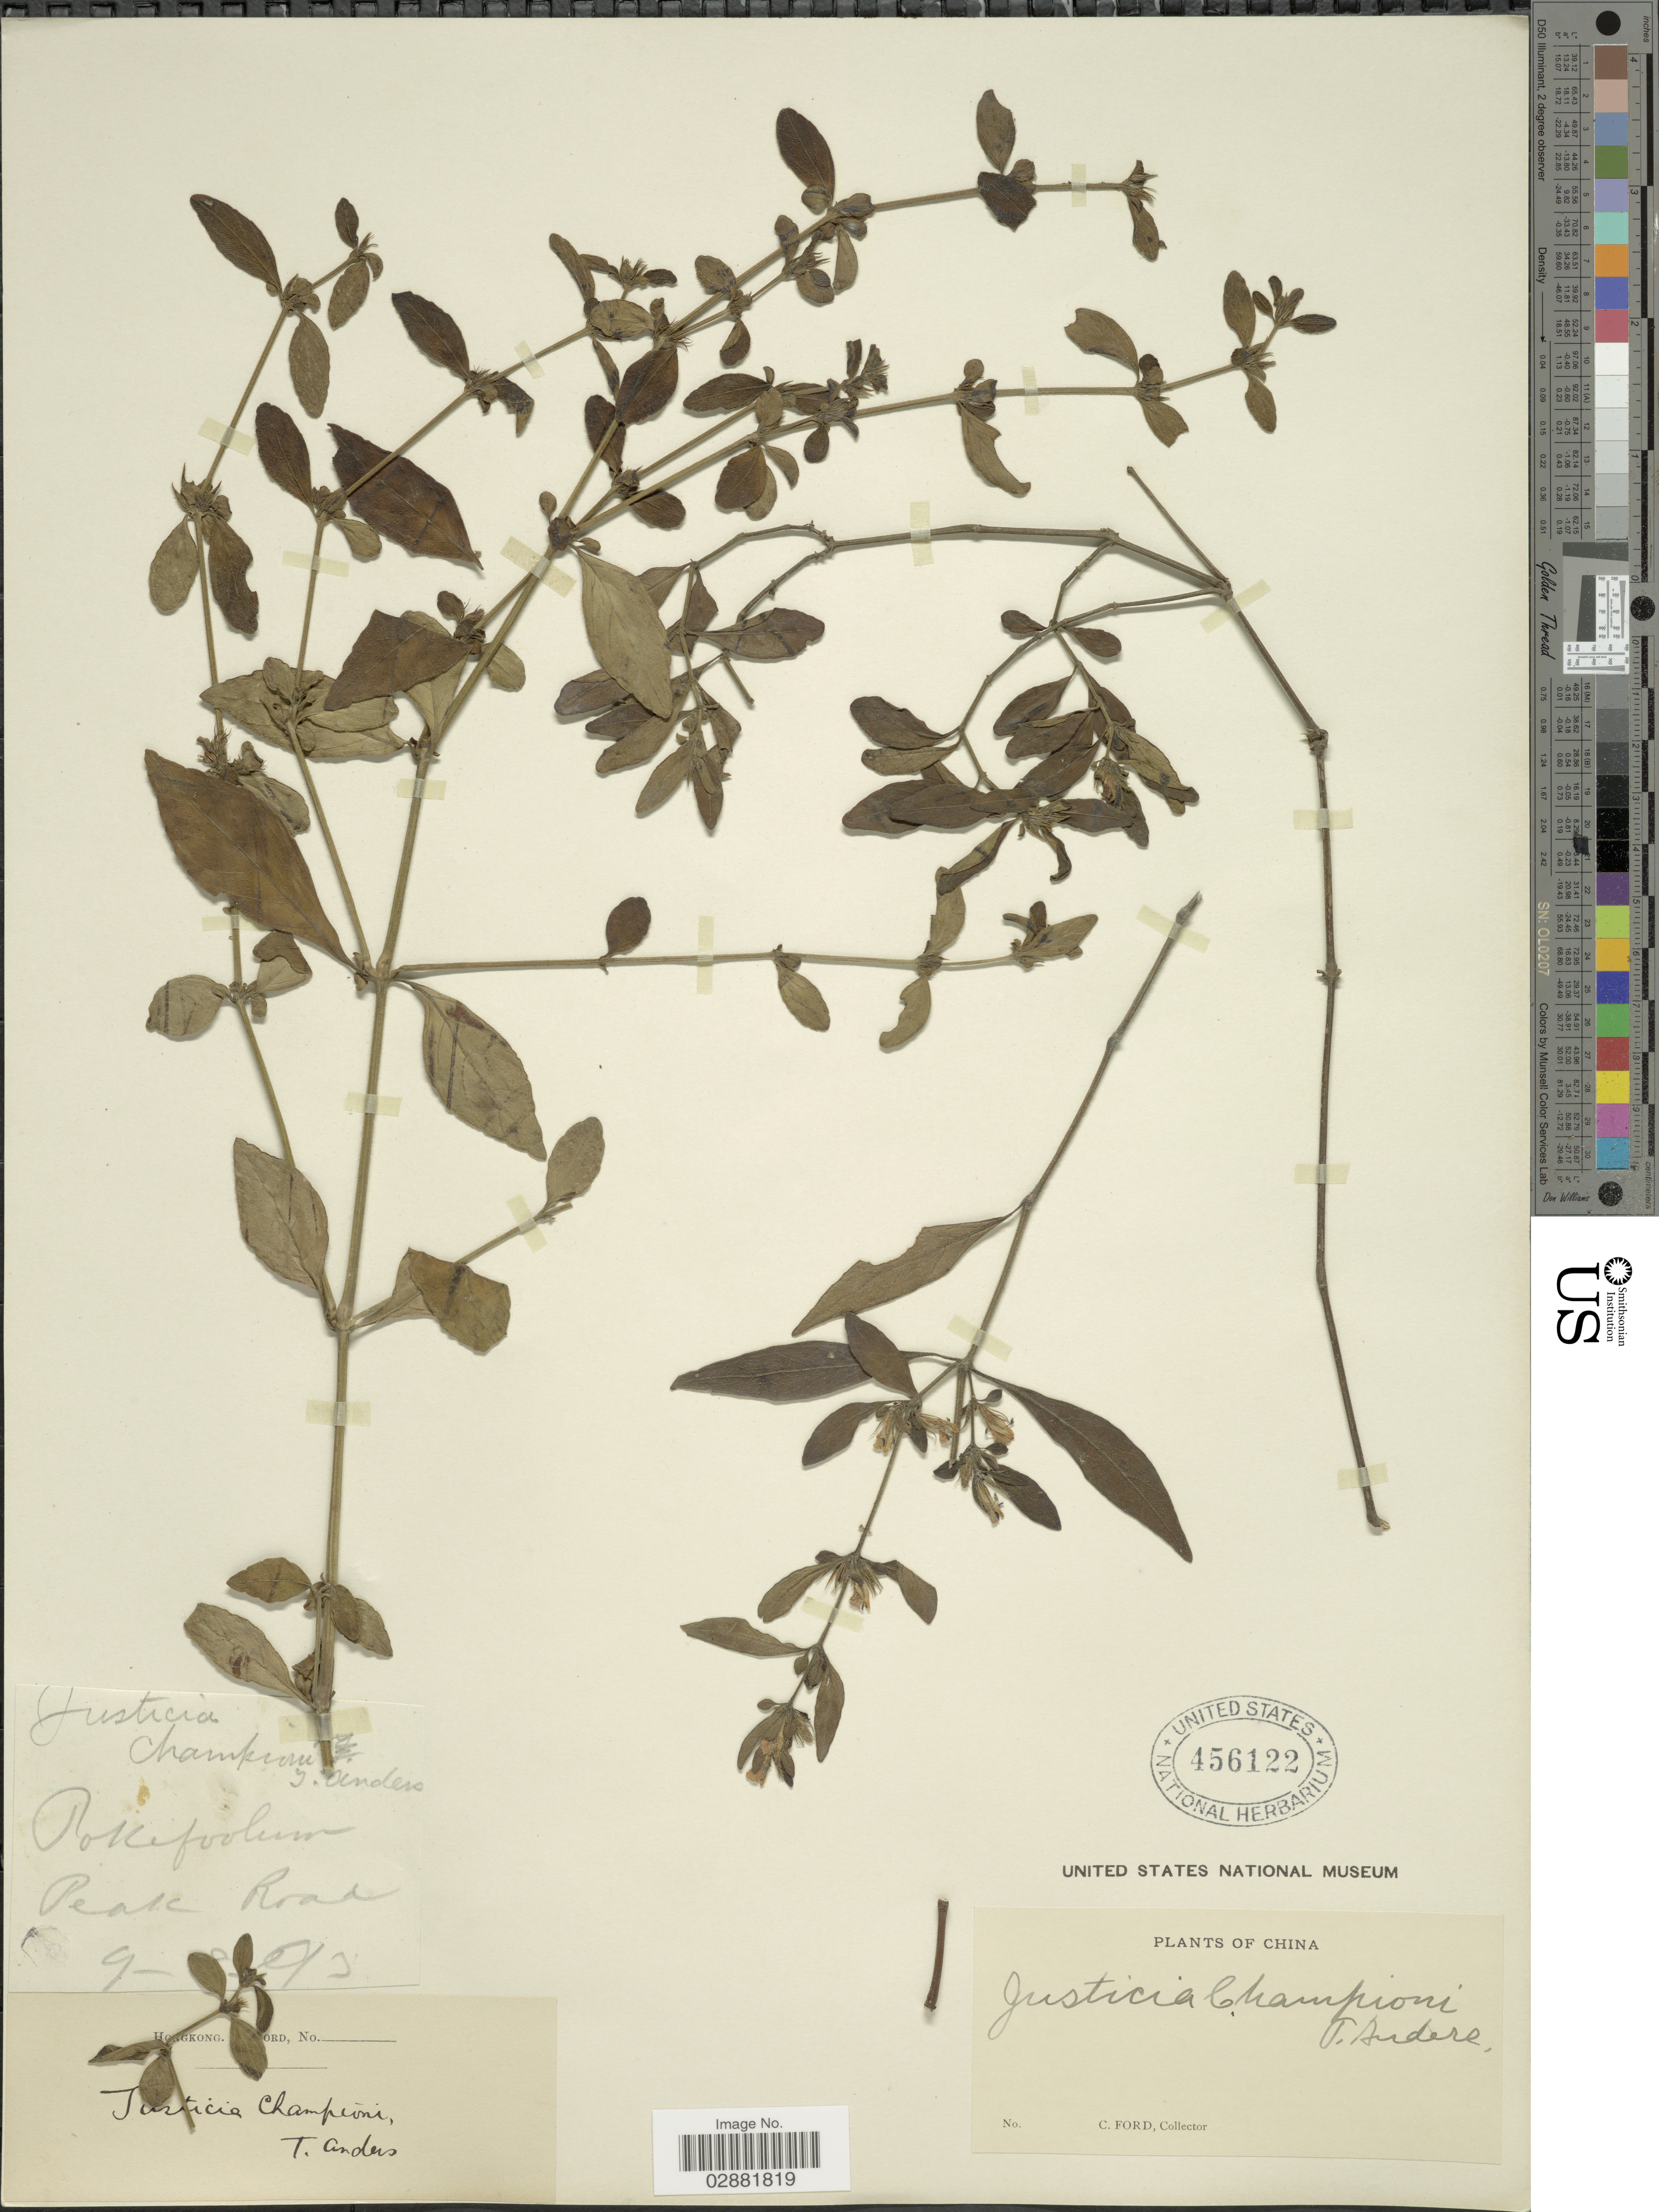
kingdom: Plantae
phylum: Tracheophyta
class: Magnoliopsida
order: Lamiales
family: Acanthaceae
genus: Justicia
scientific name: Justicia championii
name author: T. Anderson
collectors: C. Ford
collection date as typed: Transcribed d/m/y: 9//93; t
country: China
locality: Peak Road.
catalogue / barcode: US 456122